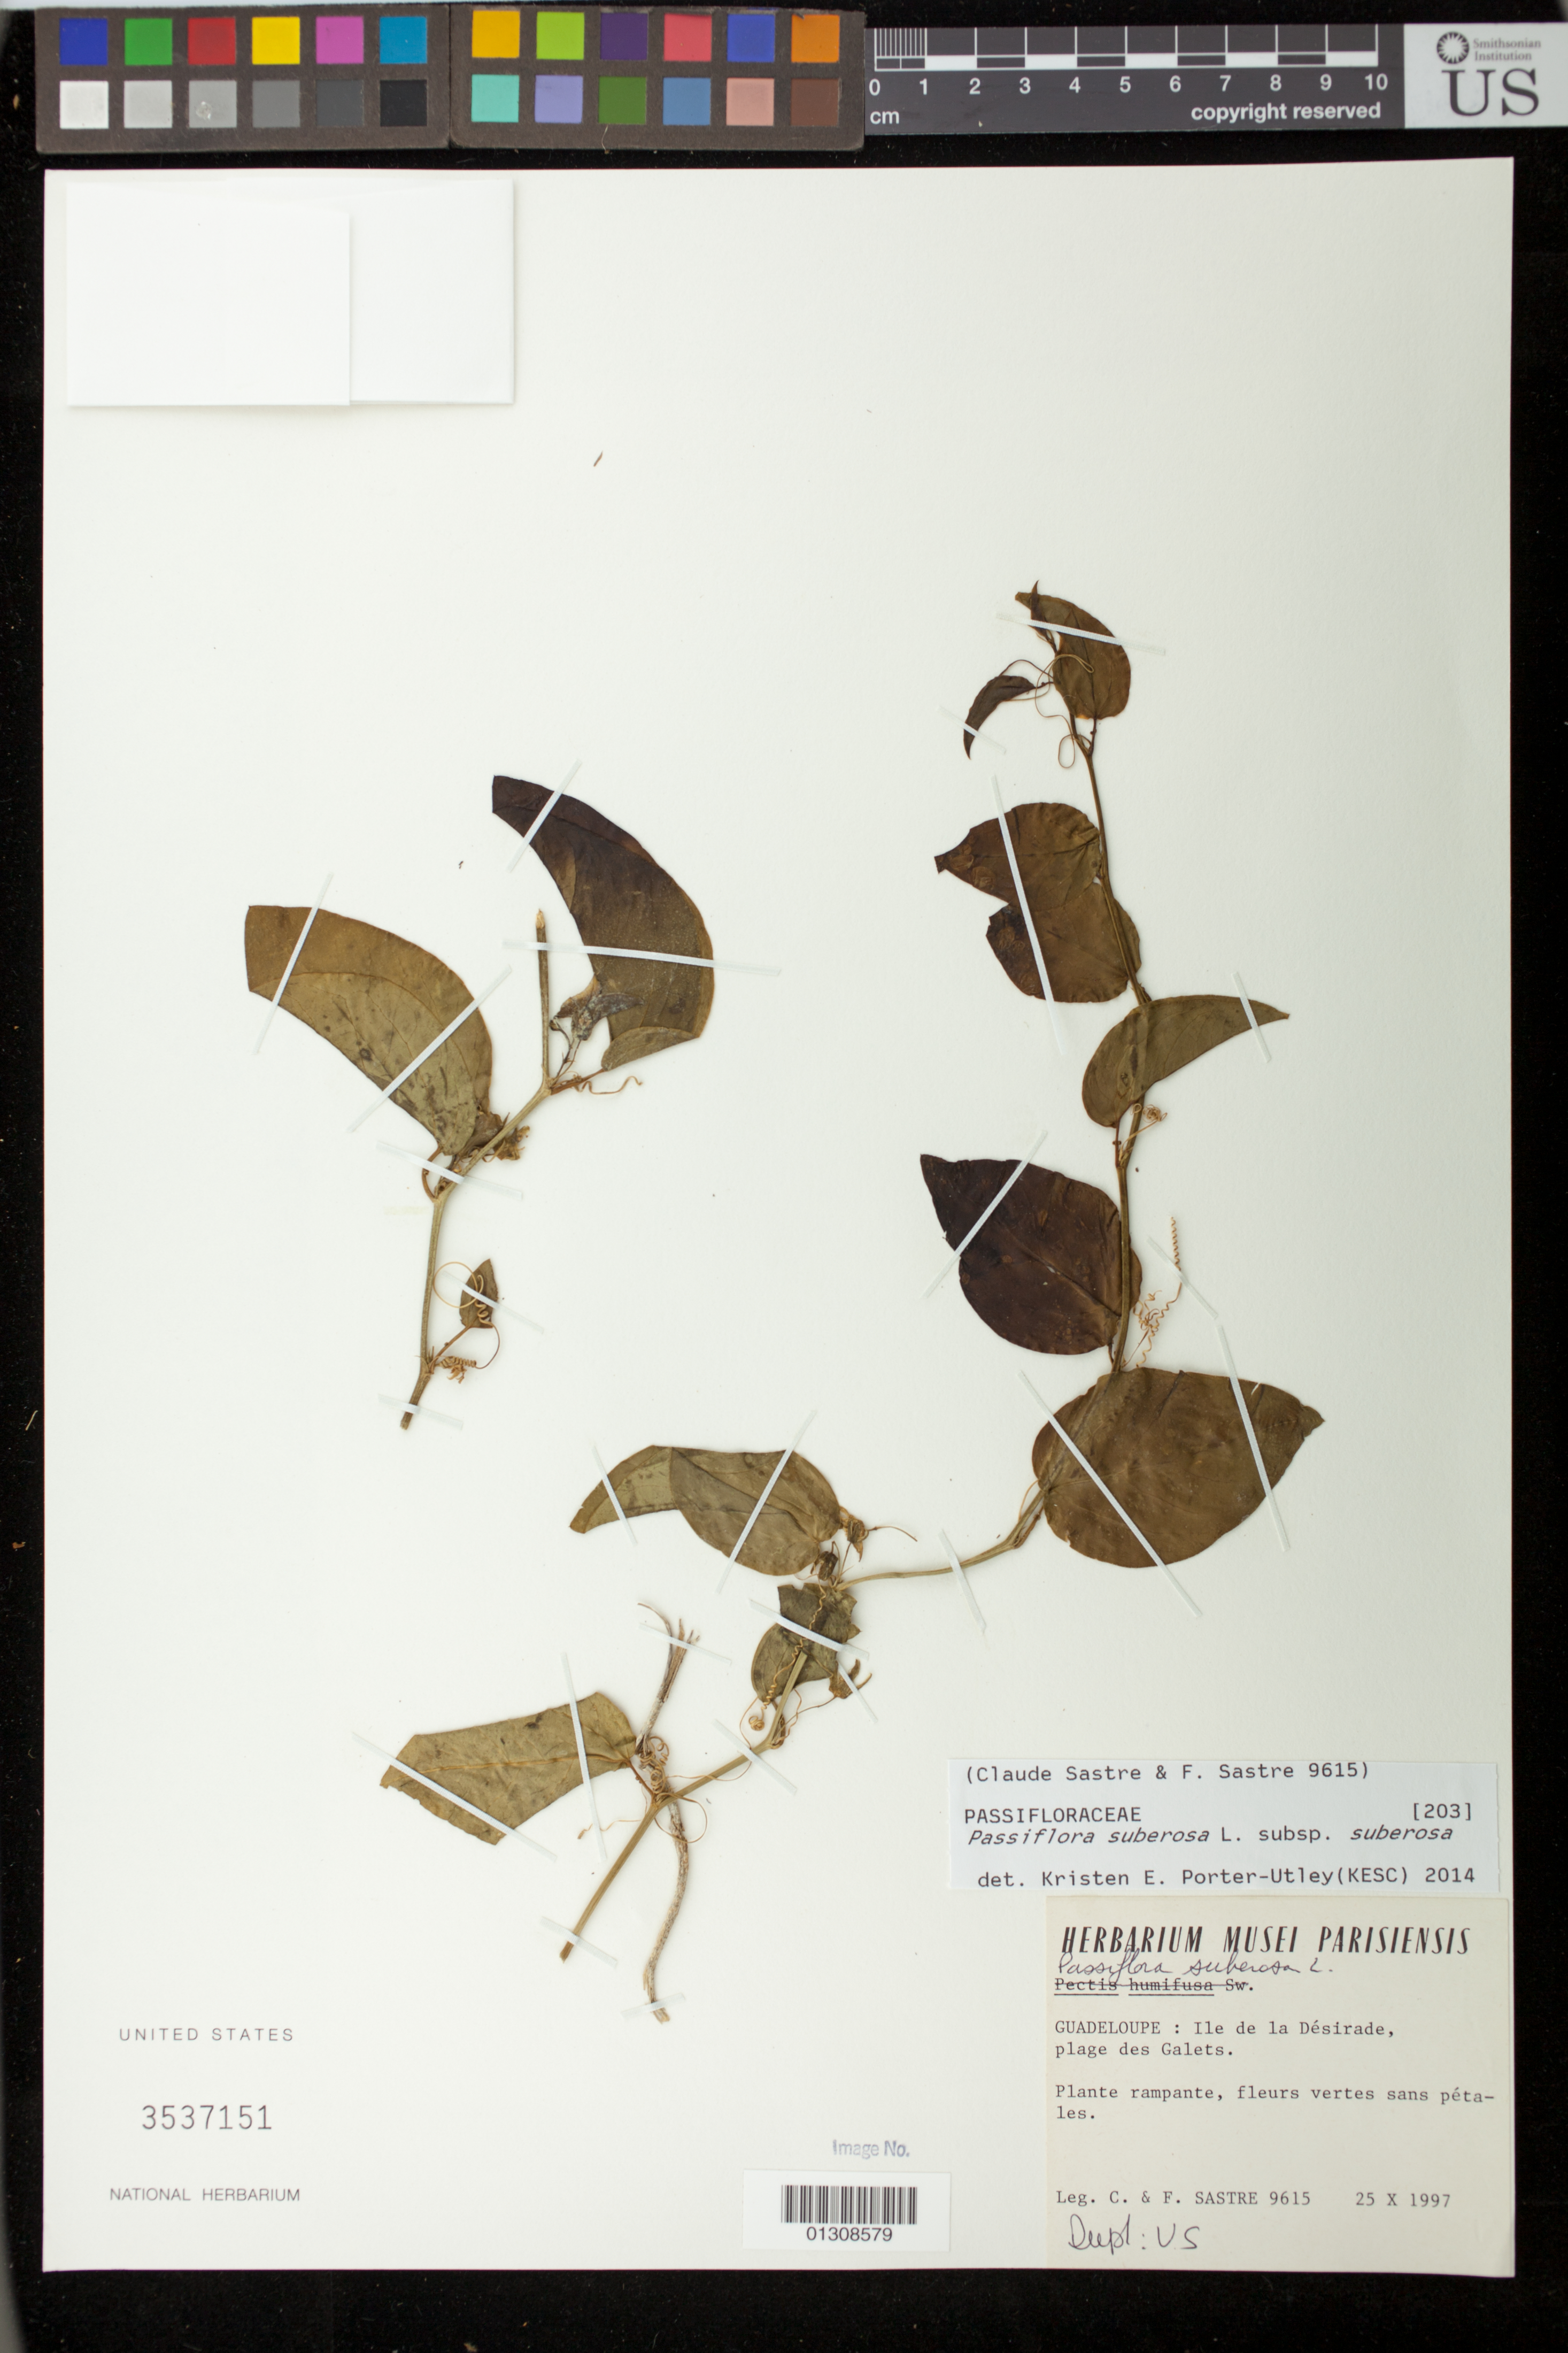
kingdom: Plantae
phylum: Tracheophyta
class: Magnoliopsida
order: Malpighiales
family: Passifloraceae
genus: Passiflora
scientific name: Passiflora suberosa subsp. suberosa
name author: L.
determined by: Porter-Utley, K. E.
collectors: C. Sastre & F. Sastre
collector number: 9615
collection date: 1997-10-25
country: Guadeloupe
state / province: Desirade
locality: plage des Galets.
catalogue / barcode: US 1308579